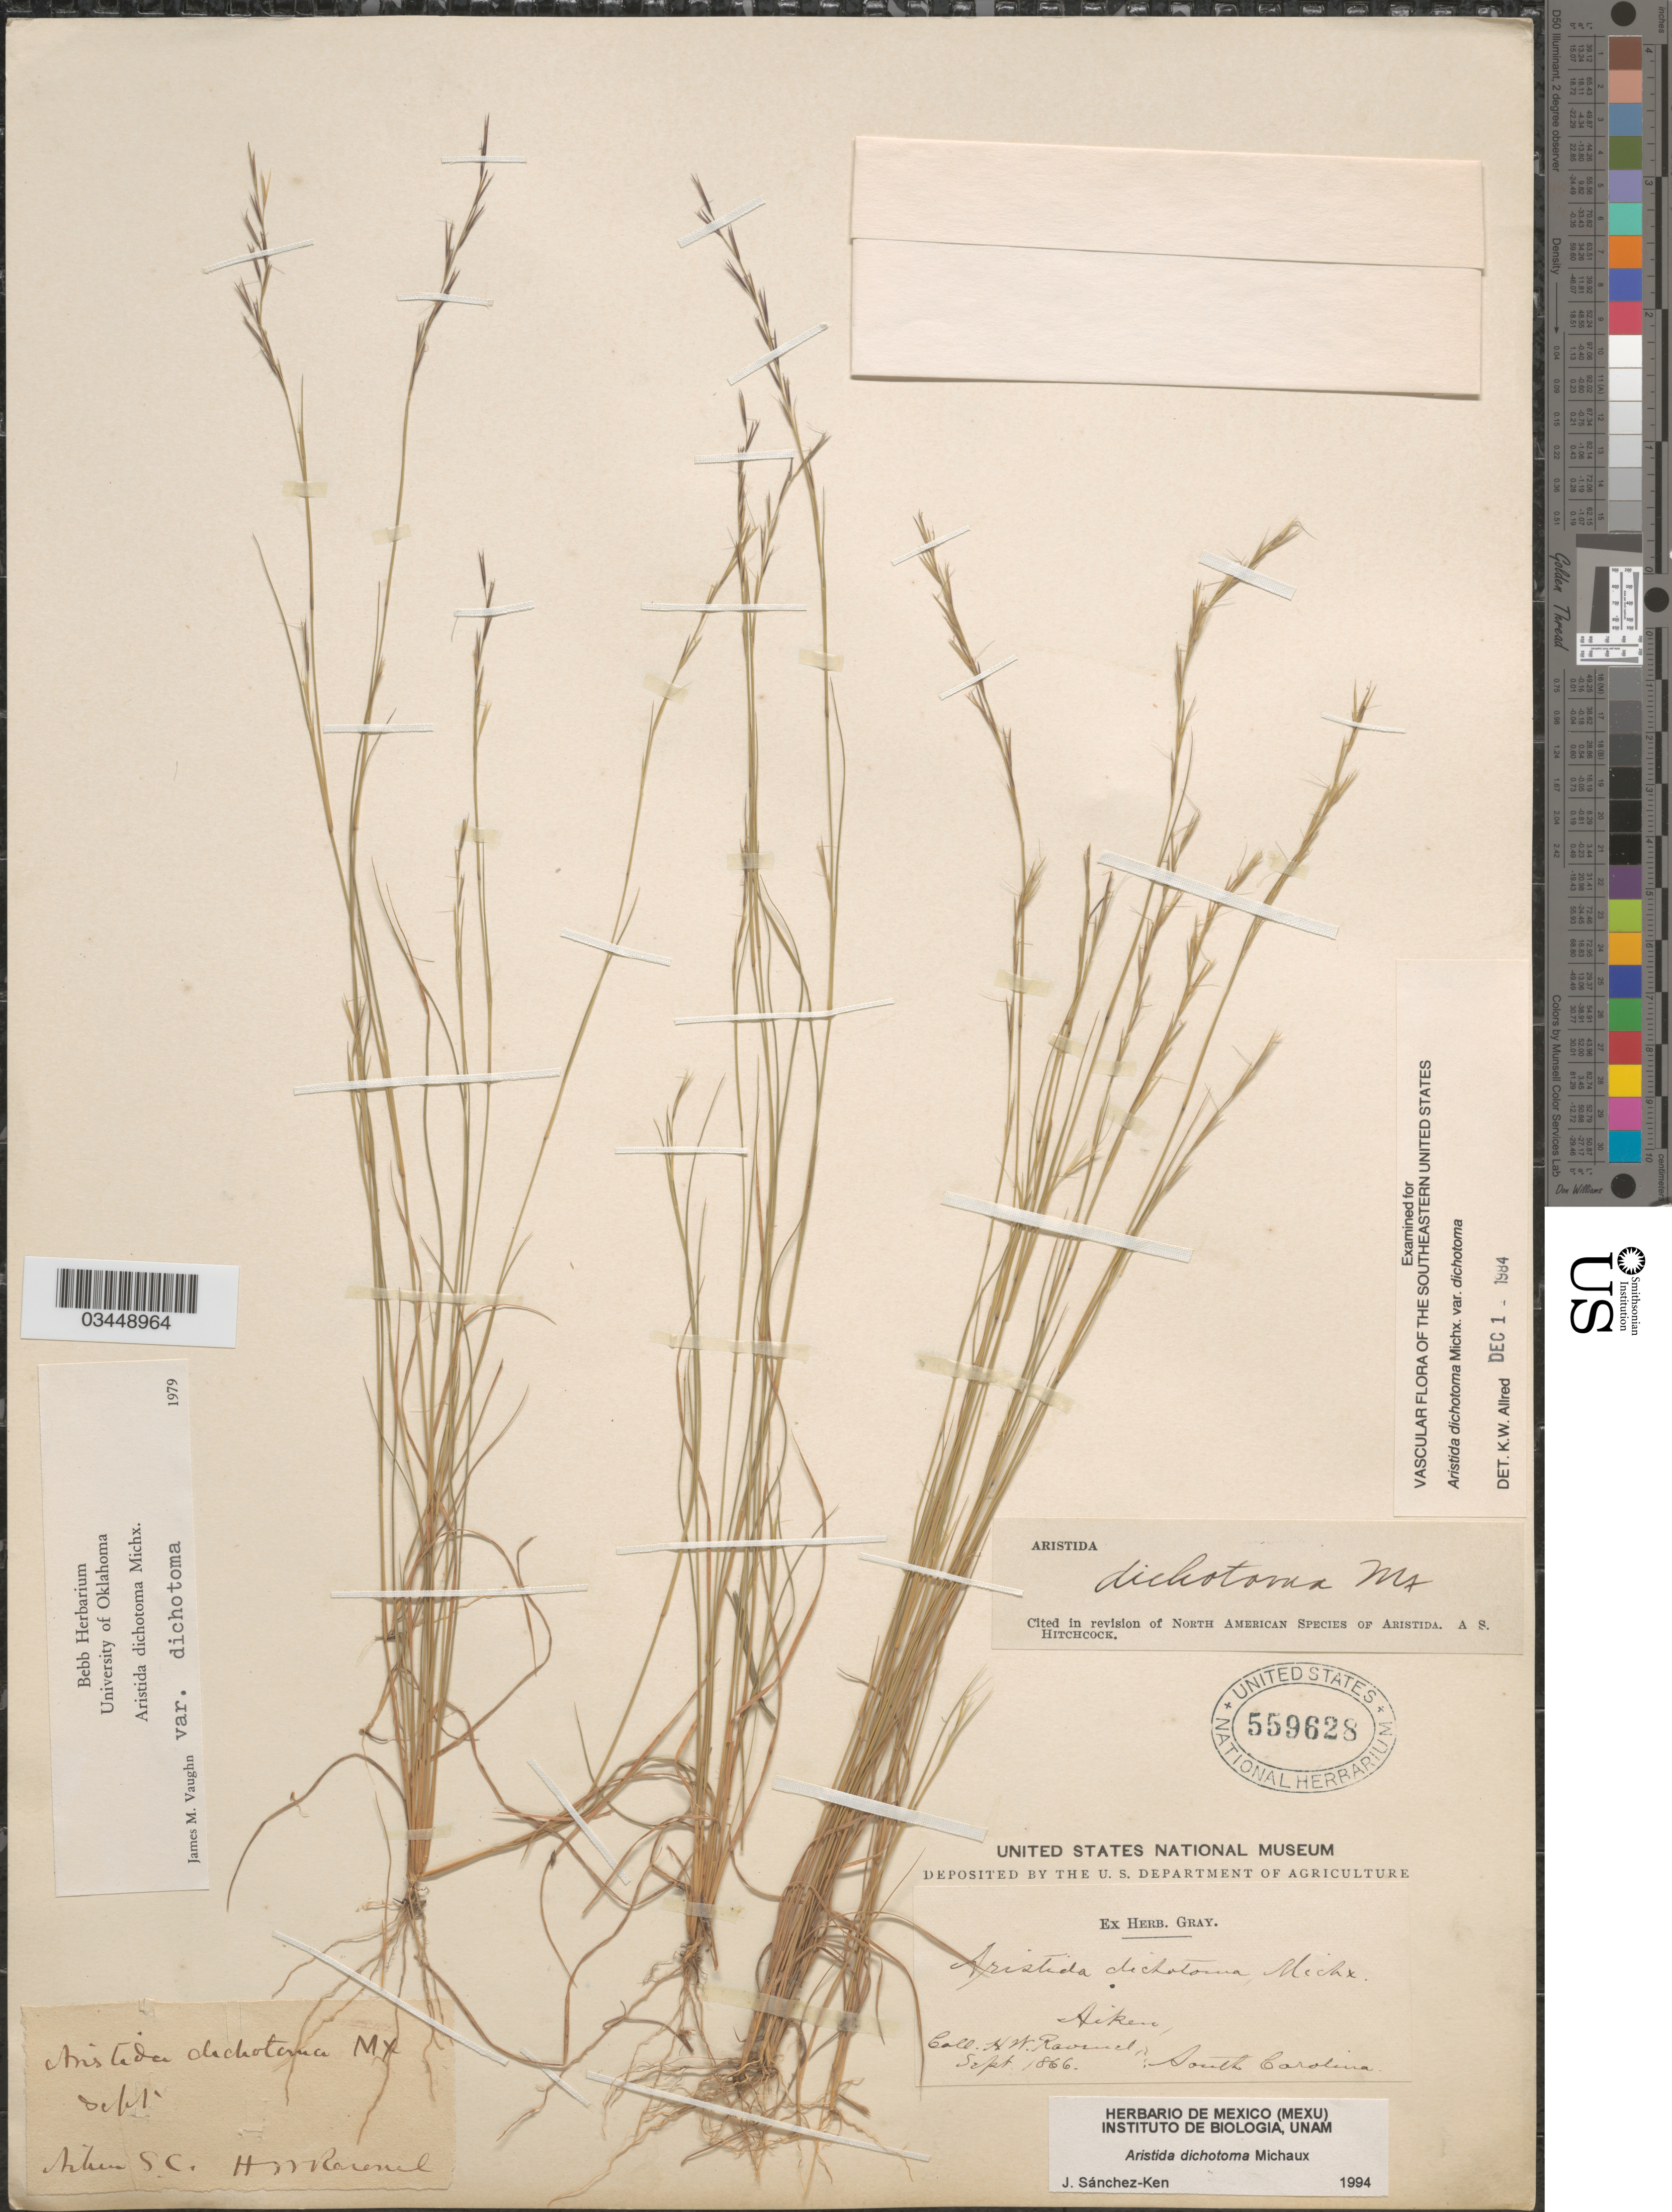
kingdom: Plantae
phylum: Tracheophyta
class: Liliopsida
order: Poales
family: Poaceae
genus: Aristida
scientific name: Aristida dichotoma var. dichotoma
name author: Michx.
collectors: H. Ravend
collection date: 1866-09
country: United States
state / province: South Carolina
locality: Aiken.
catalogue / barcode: US 559628